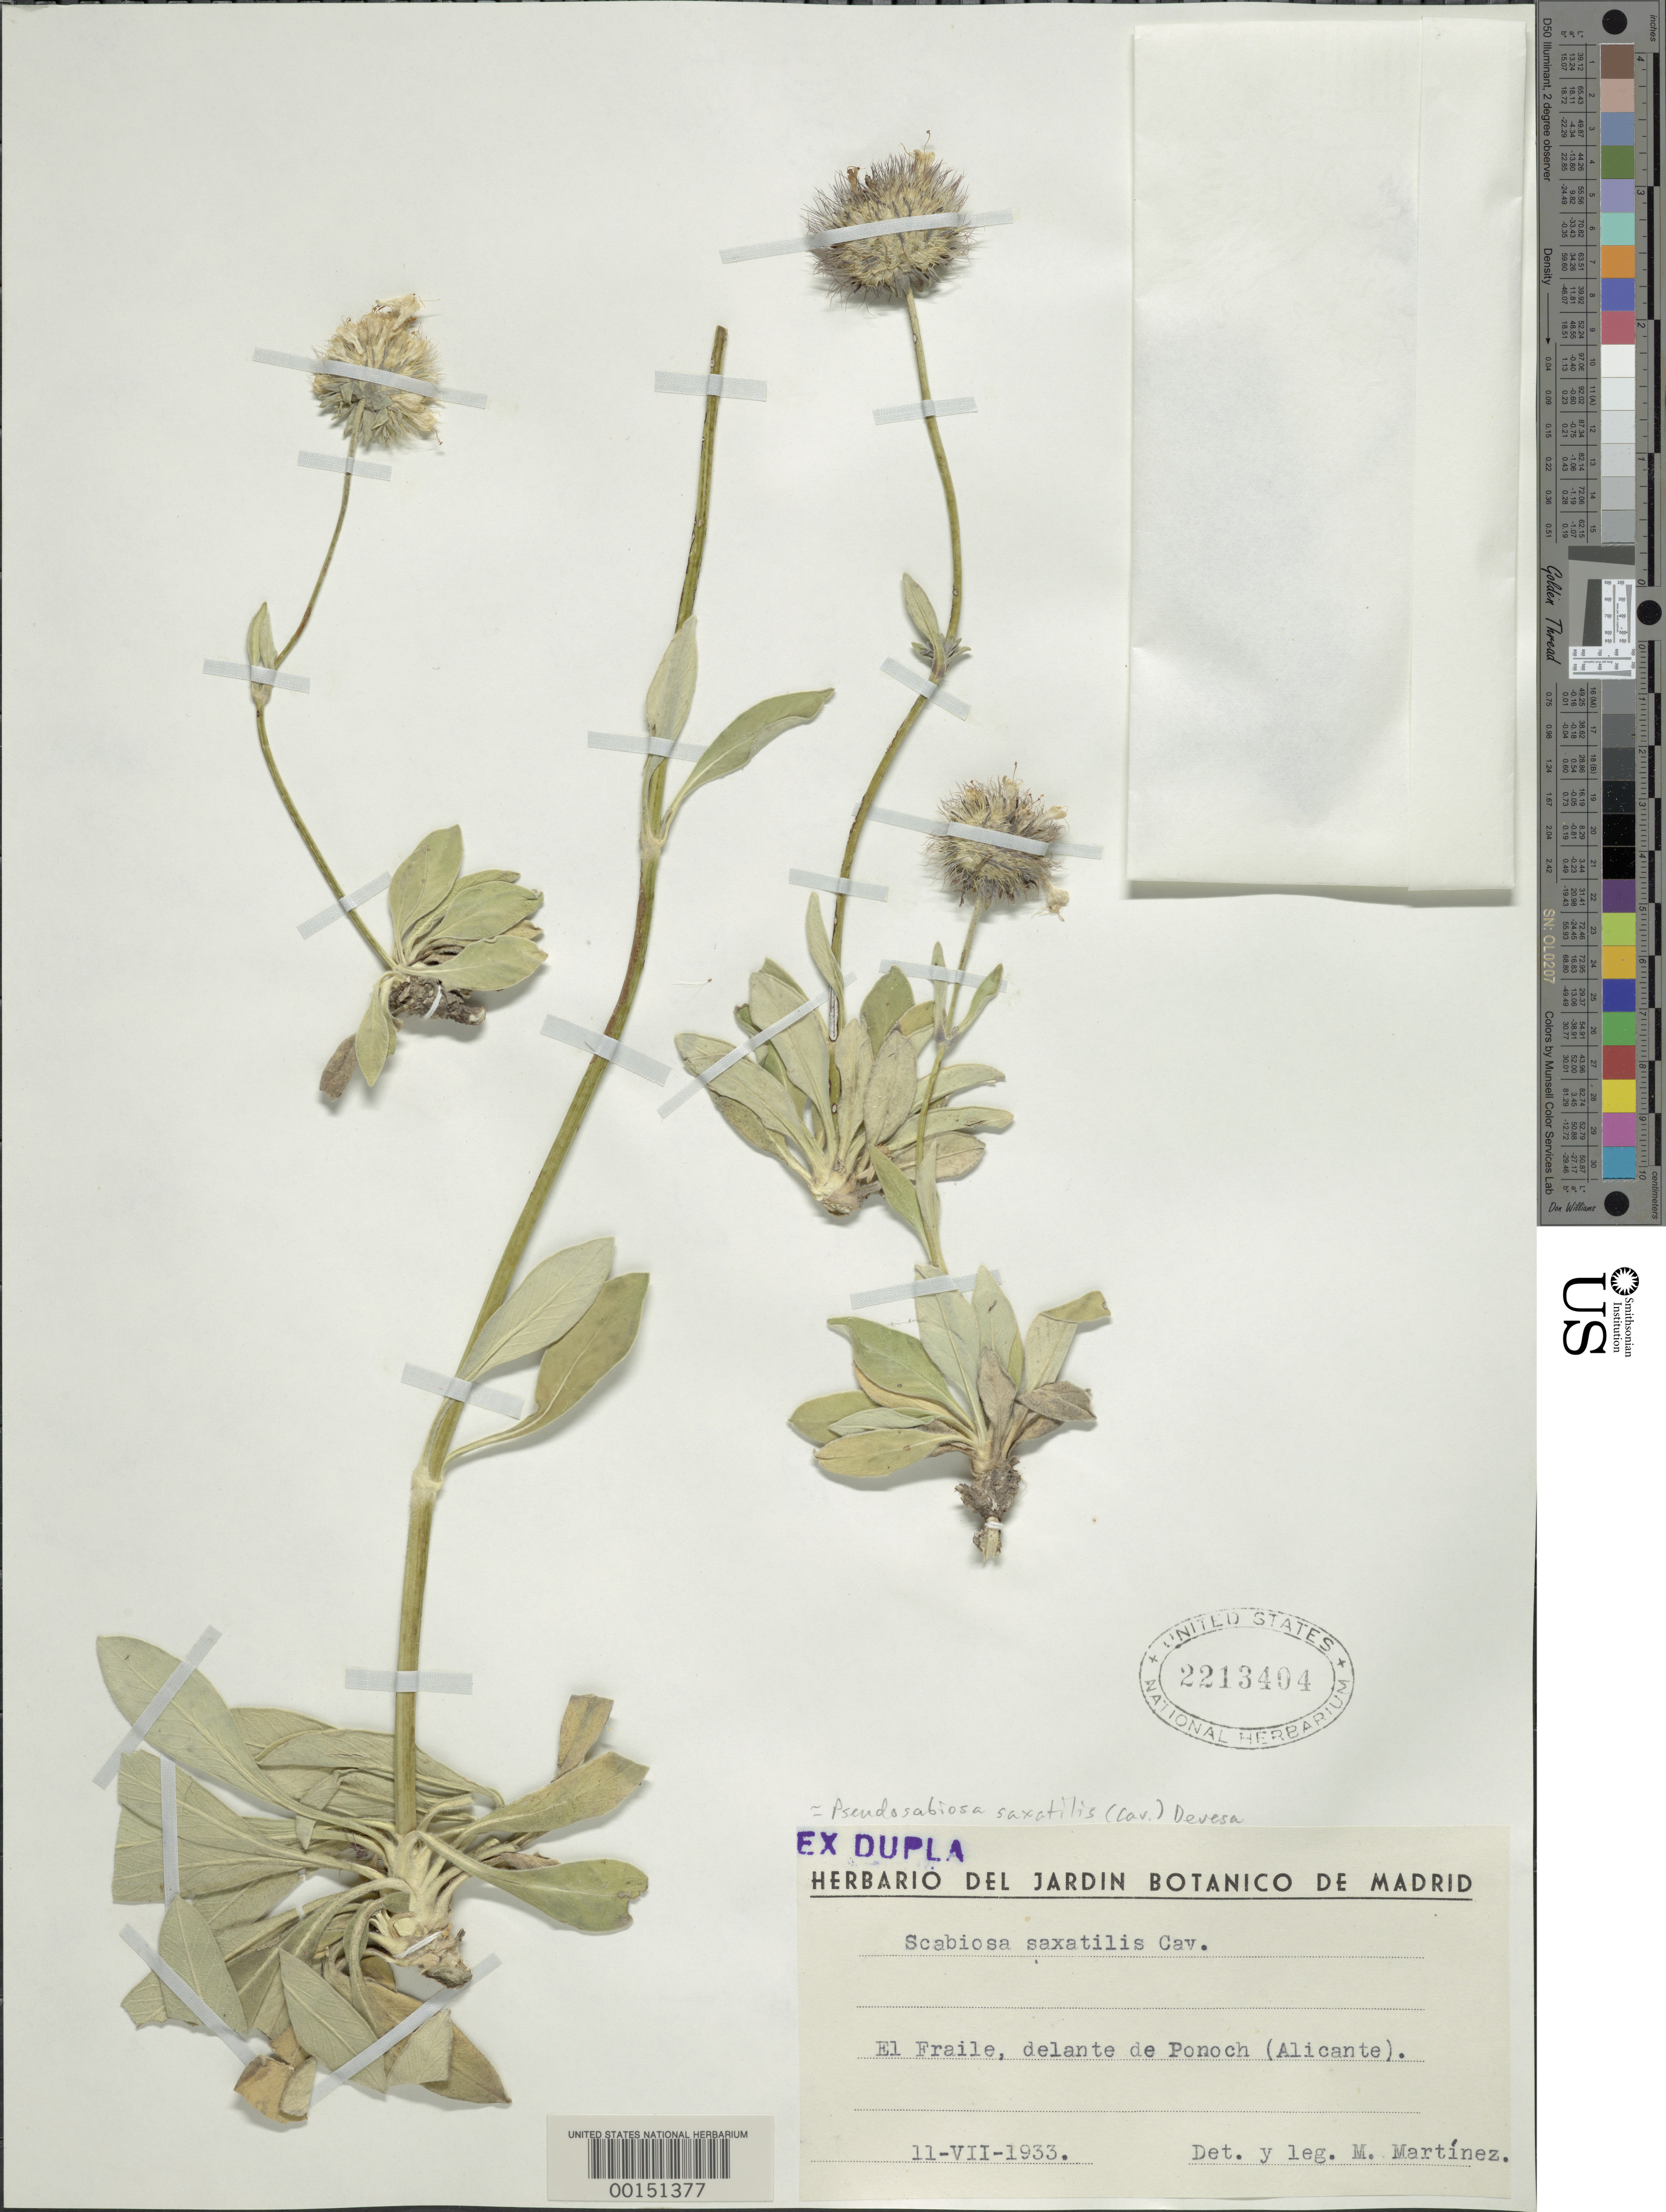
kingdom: Plantae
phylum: Tracheophyta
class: Magnoliopsida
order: Dipsacales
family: Caprifoliaceae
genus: Scabiosa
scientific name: Scabiosa saxatilis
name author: Cav.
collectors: M. Martínez M.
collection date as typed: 11 Jul 1933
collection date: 1933-07-11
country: Spain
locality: El Fraile, delante de Ponoch (Alicante)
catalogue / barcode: US 2213404